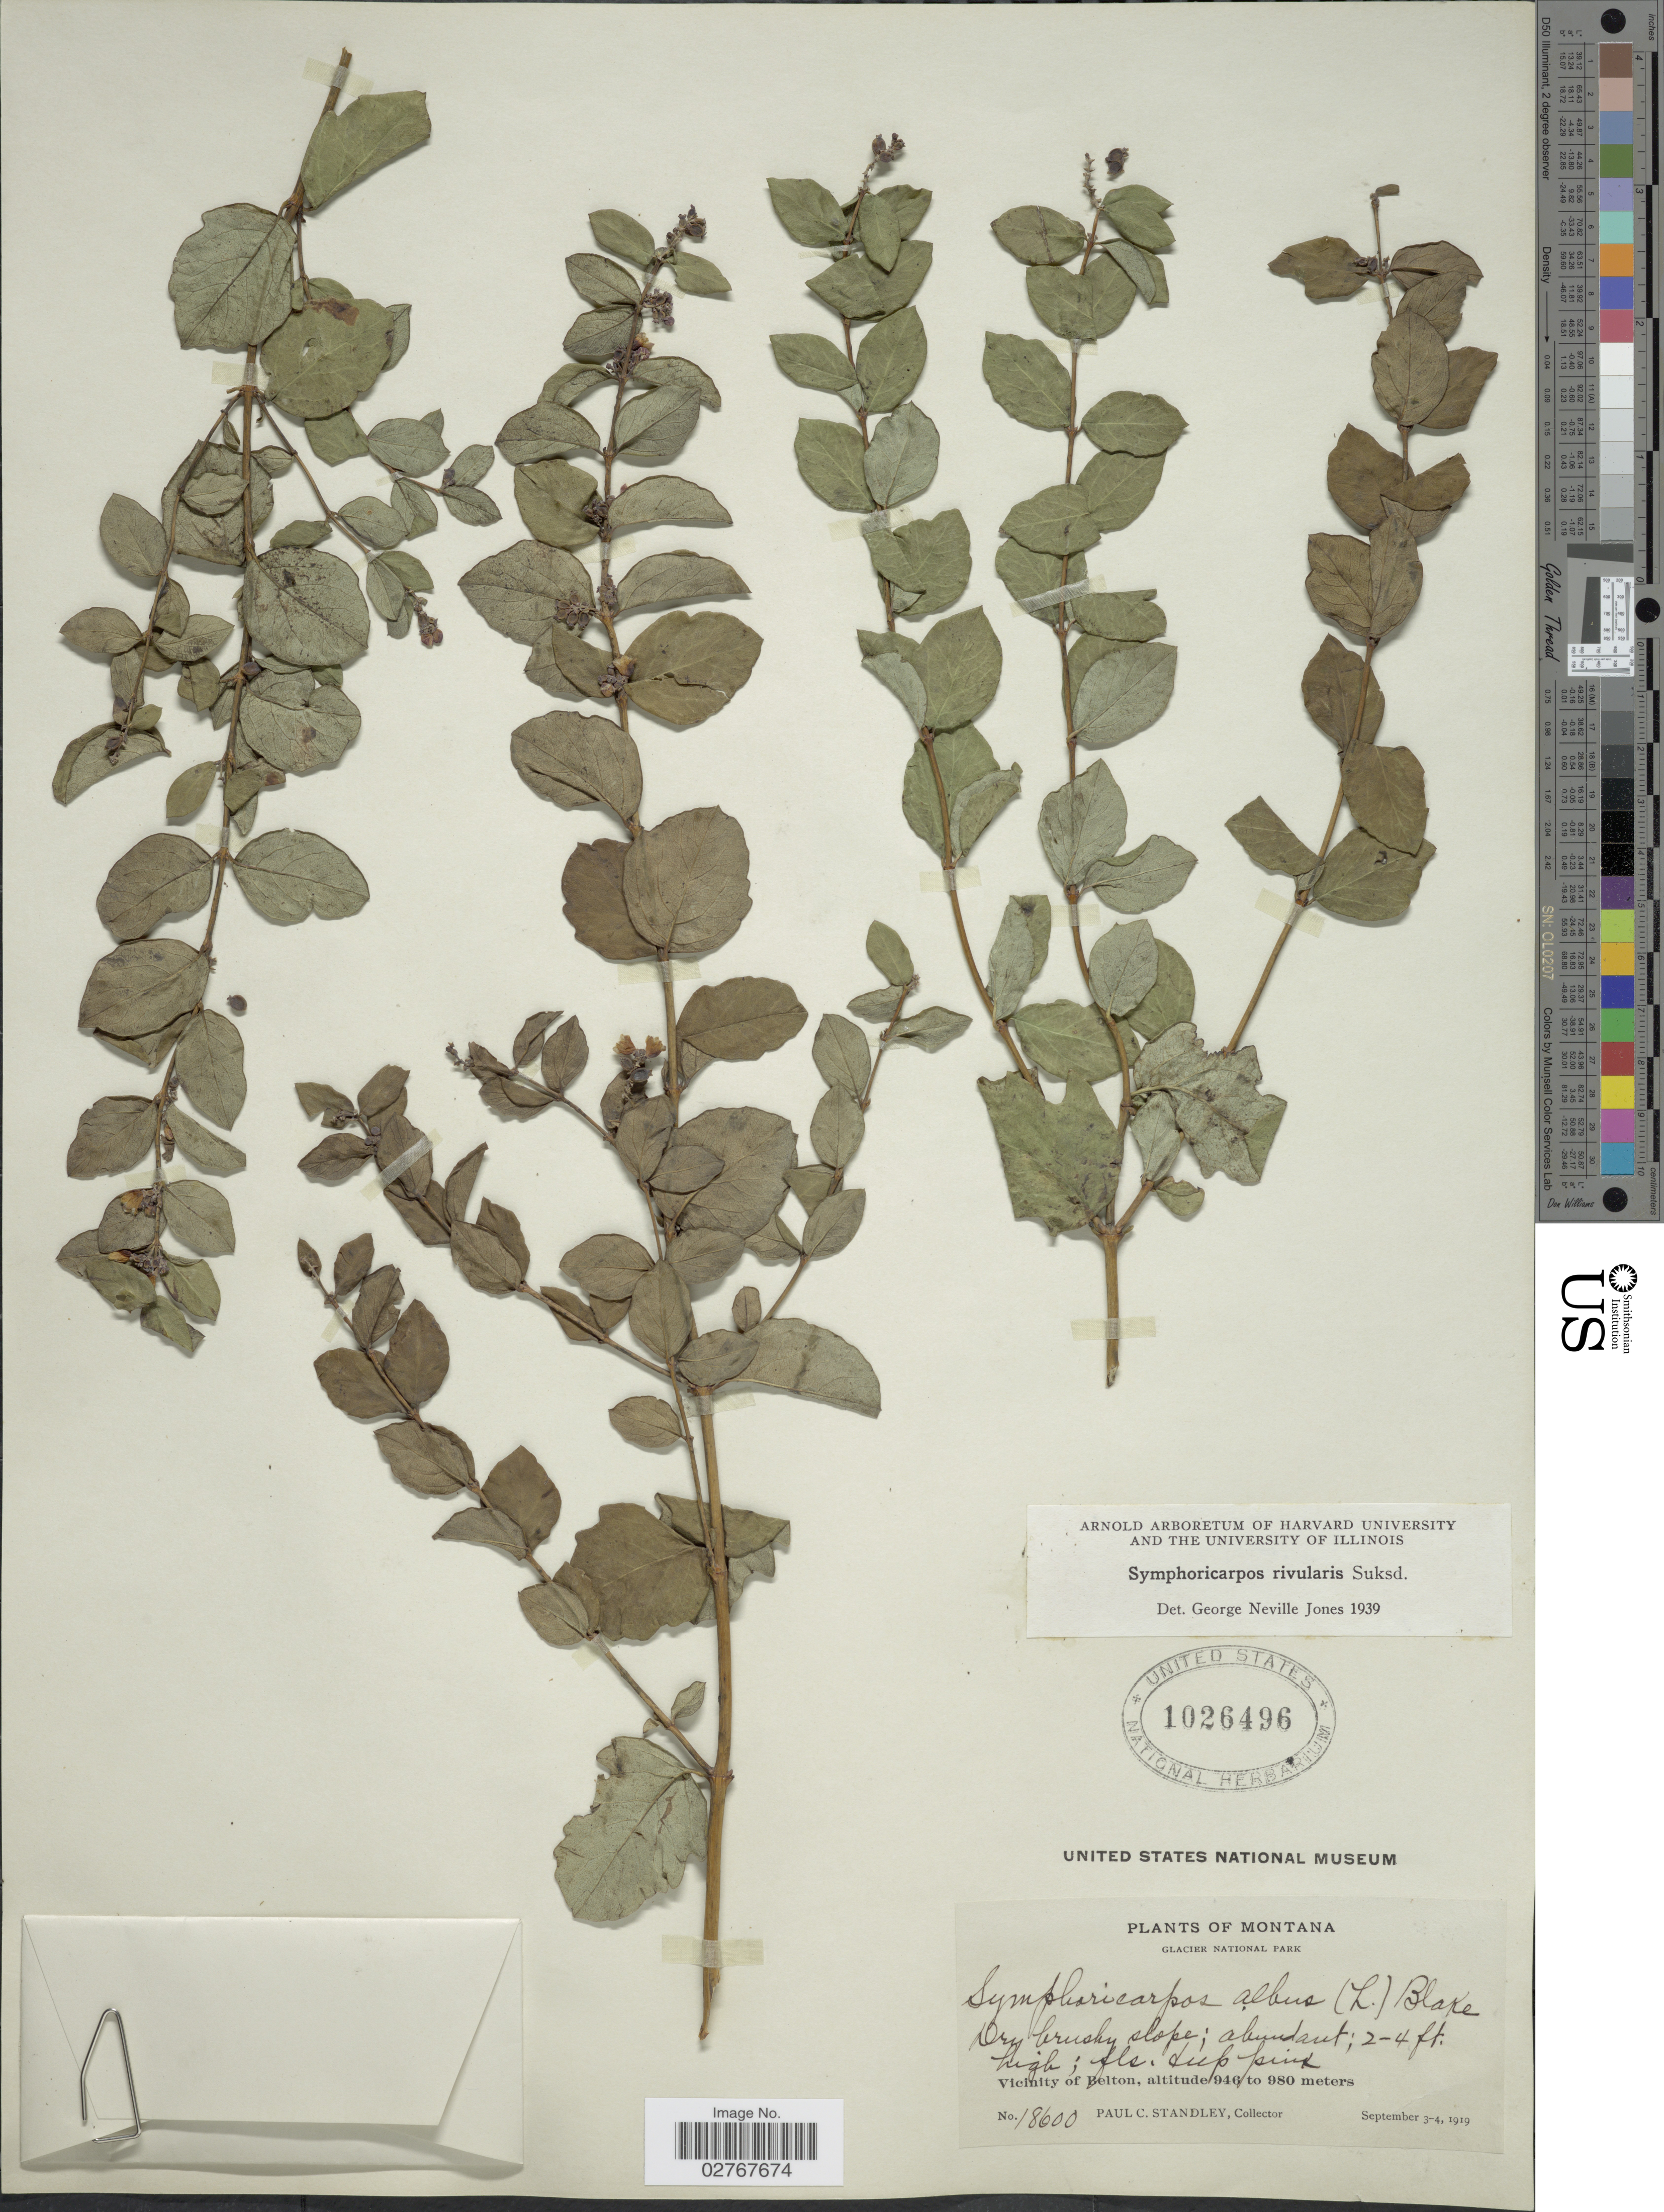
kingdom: Plantae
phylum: Tracheophyta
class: Magnoliopsida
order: Dipsacales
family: Caprifoliaceae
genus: Symphoricarpos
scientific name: Symphoricarpos rivularis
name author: Suksd.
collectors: P. C. Standley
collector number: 18600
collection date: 1919-09-03/1919-09-04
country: United States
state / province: Montana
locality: Glacier National Park. Vicinity of Belton.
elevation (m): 946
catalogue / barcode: US 1026496